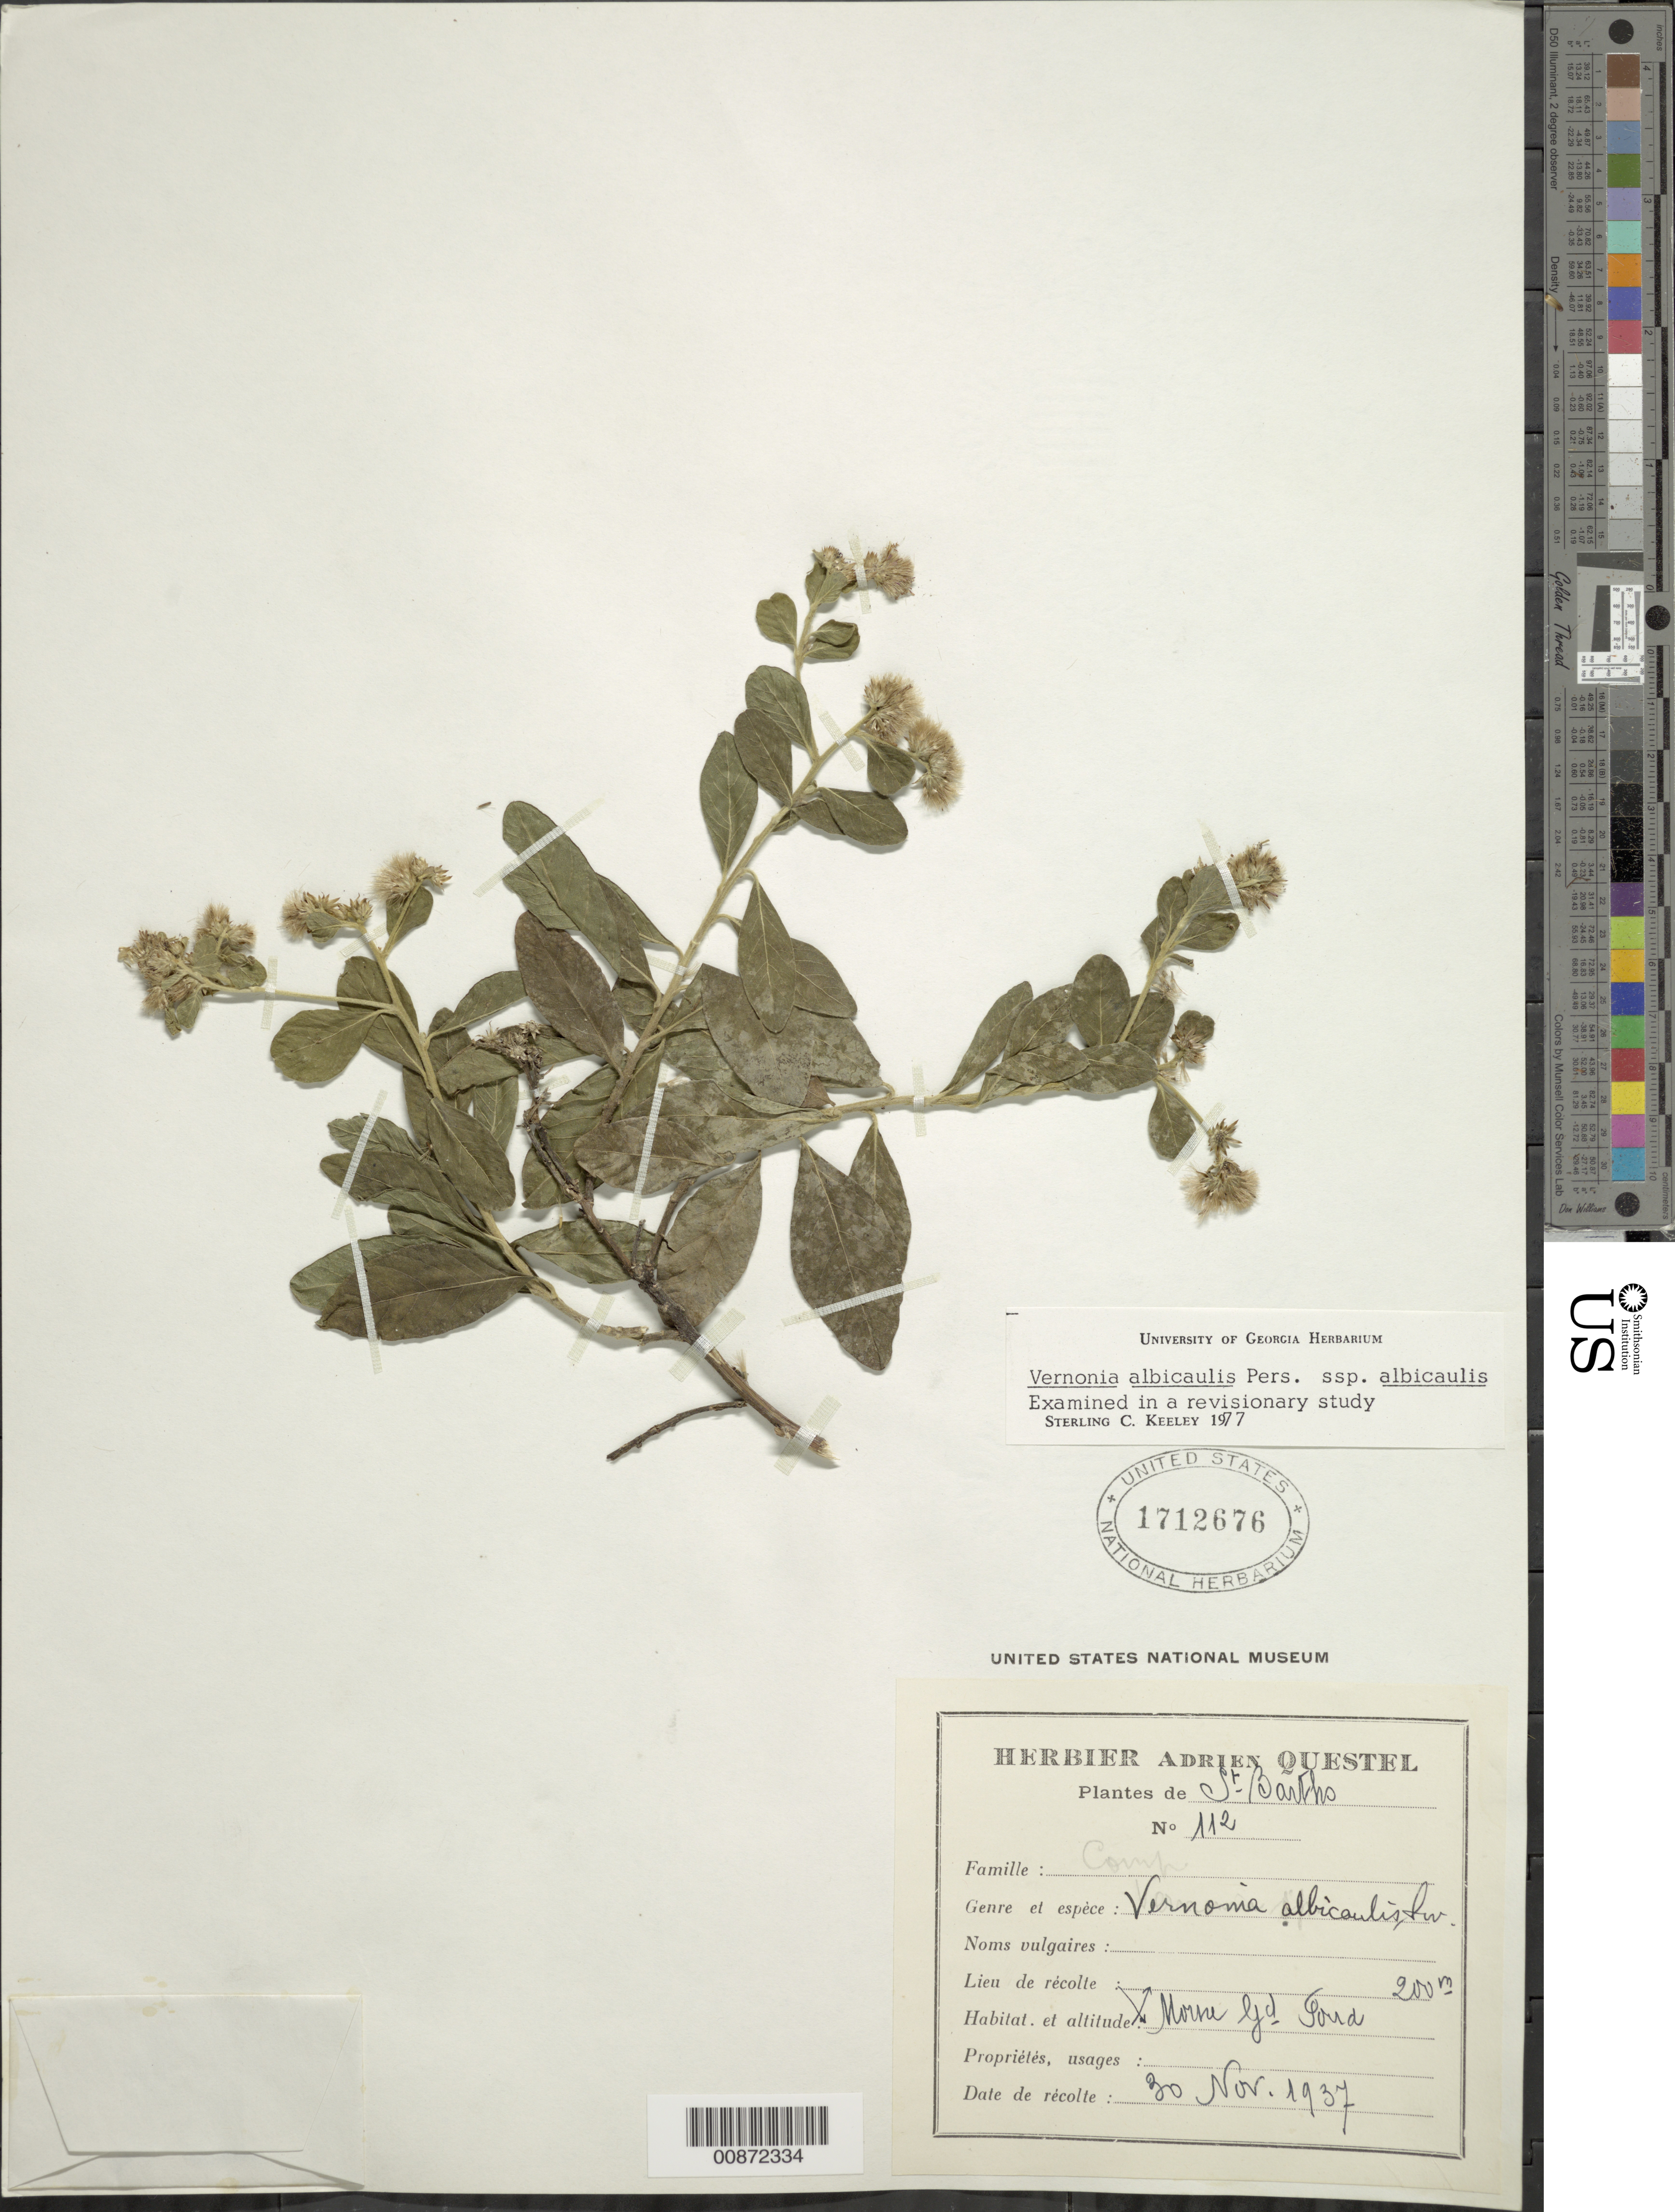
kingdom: Plantae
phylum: Tracheophyta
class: Magnoliopsida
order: Asterales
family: Asteraceae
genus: Lepidaploa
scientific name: Lepidaploa glabra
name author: (Willd.) H. Rob.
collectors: A. Questel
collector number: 112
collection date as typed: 30 Nov 1937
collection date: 1937-11-30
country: Saint Barthélemy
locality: Morne (?- illeg.)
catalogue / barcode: US 1712676